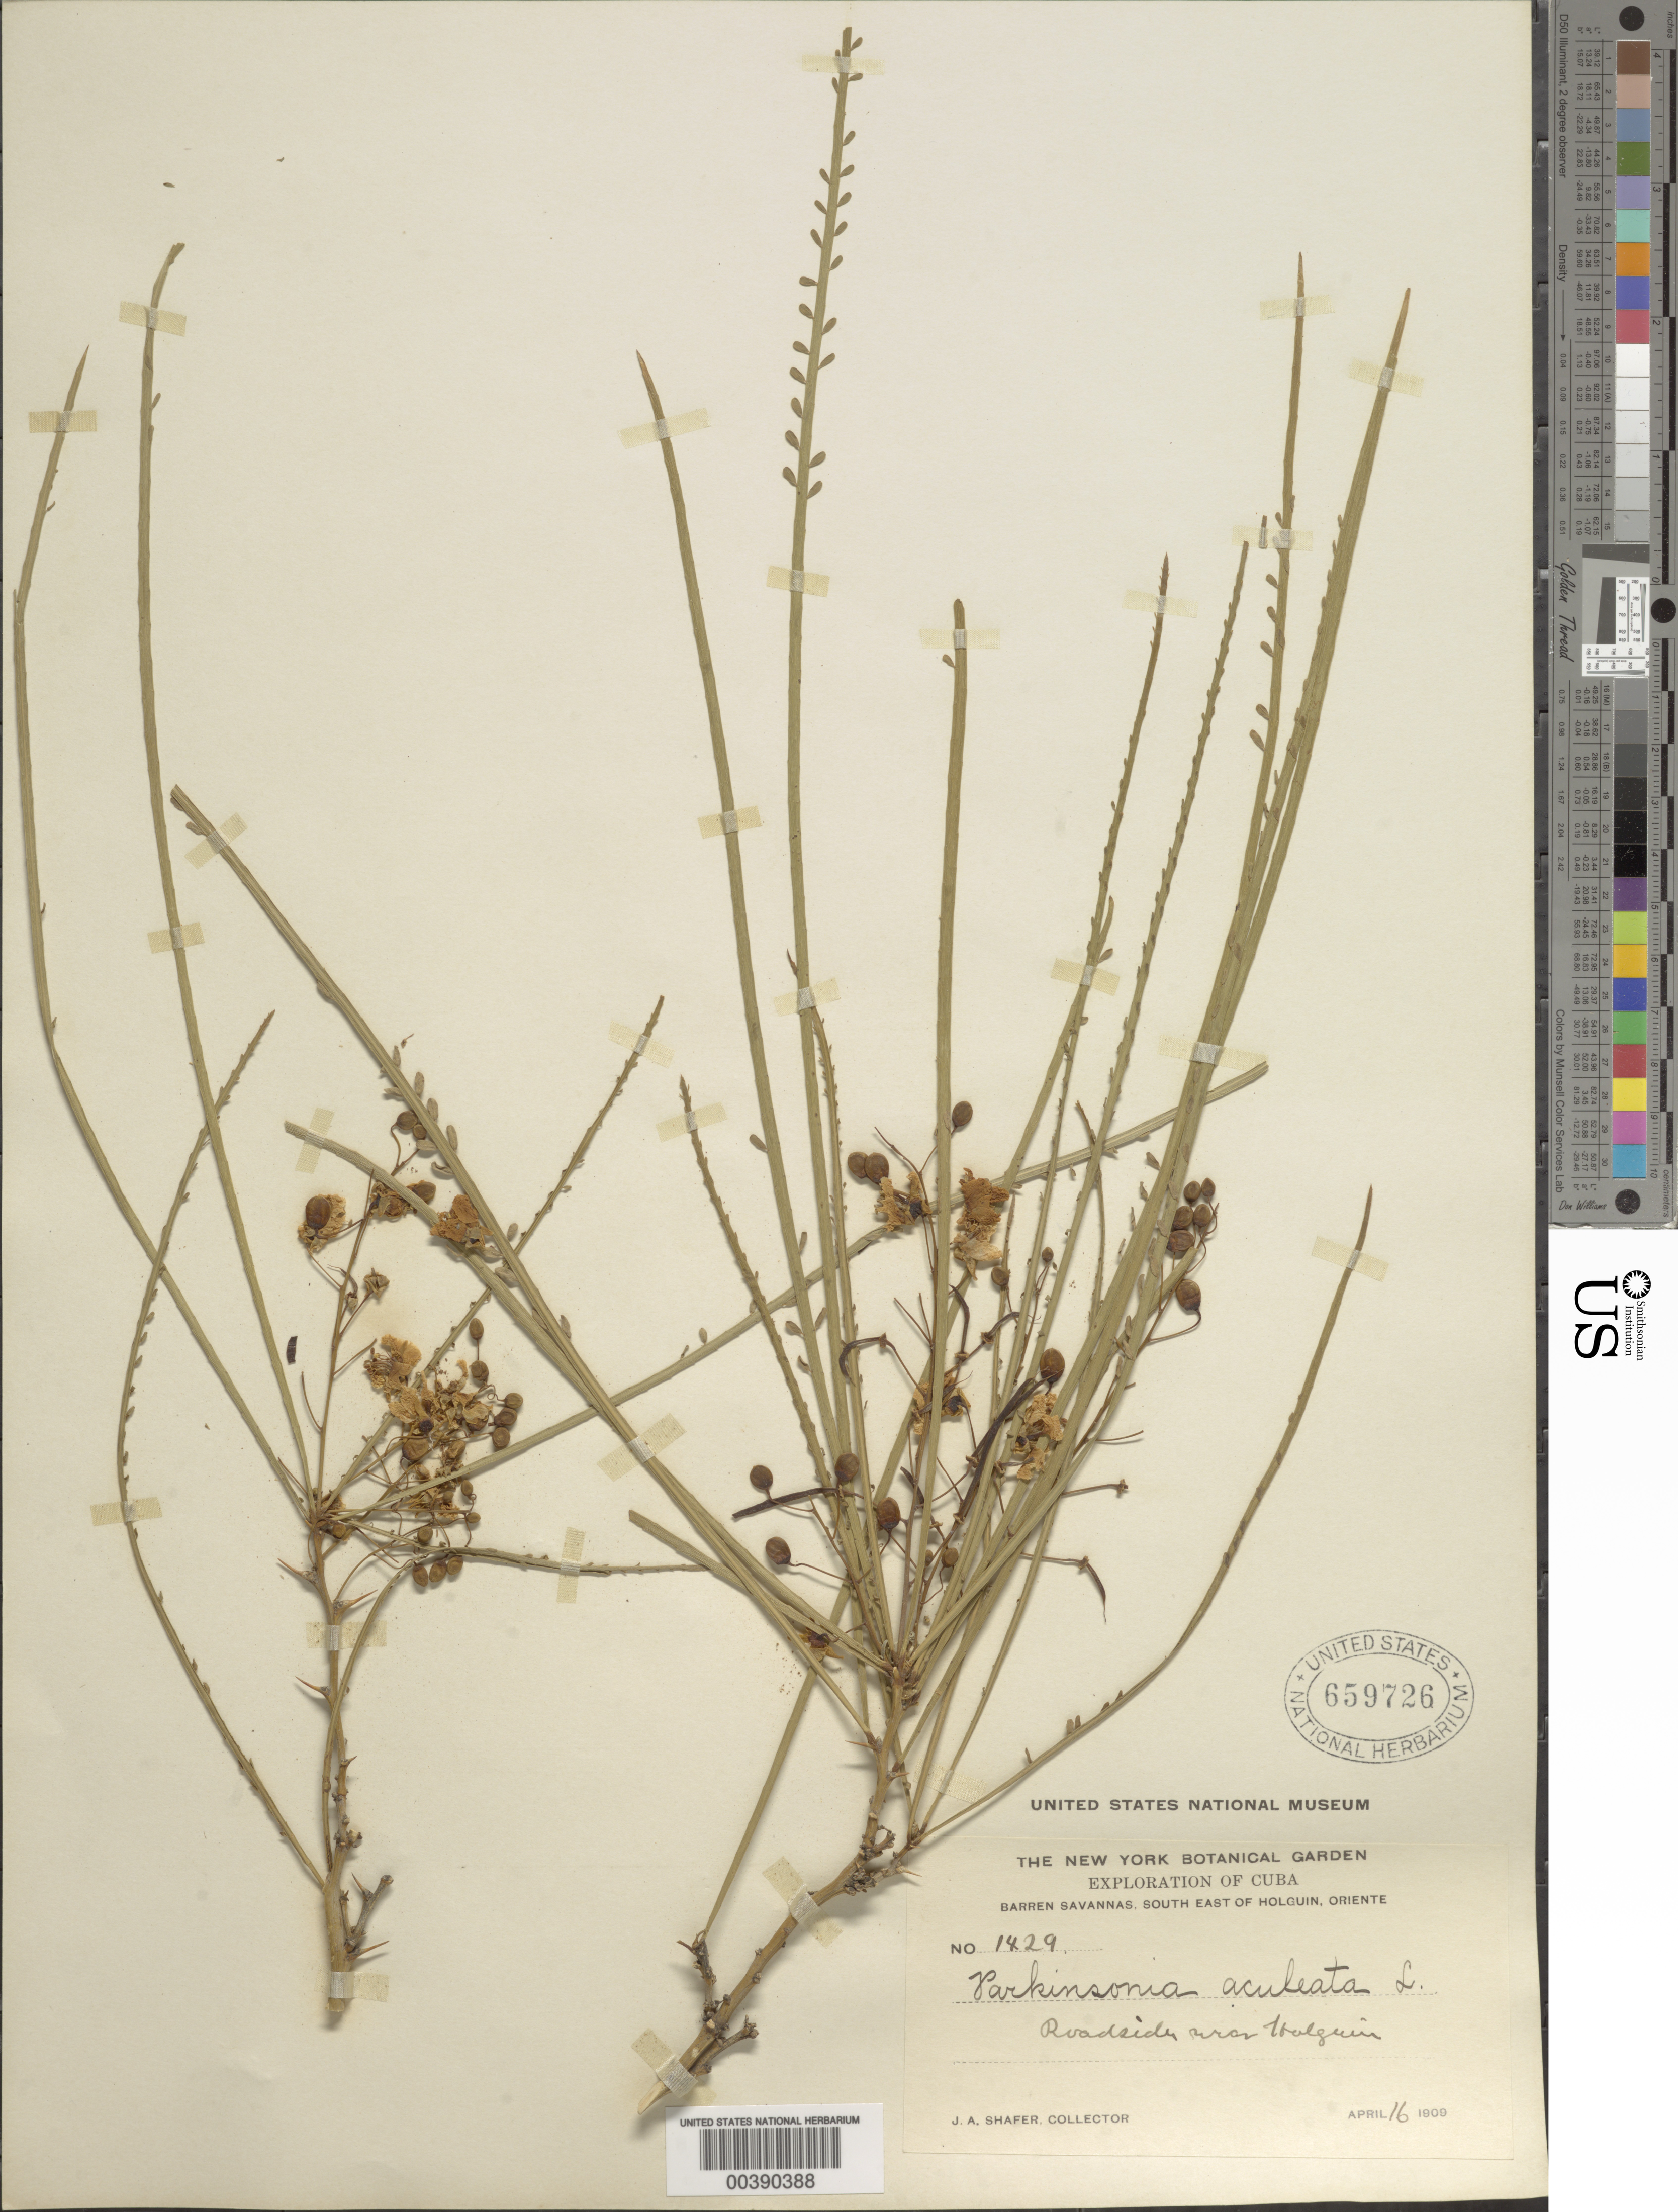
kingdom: Plantae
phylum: Tracheophyta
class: Magnoliopsida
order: Fabales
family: Fabaceae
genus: Parkinsonia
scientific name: Parkinsonia aculeata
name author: L.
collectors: J. A. Shafer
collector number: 1429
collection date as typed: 16 Apr 1909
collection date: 1909-04-16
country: Cuba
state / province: Oriente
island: Greater Antilles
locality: Near holguin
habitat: Roadside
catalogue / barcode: US 659726